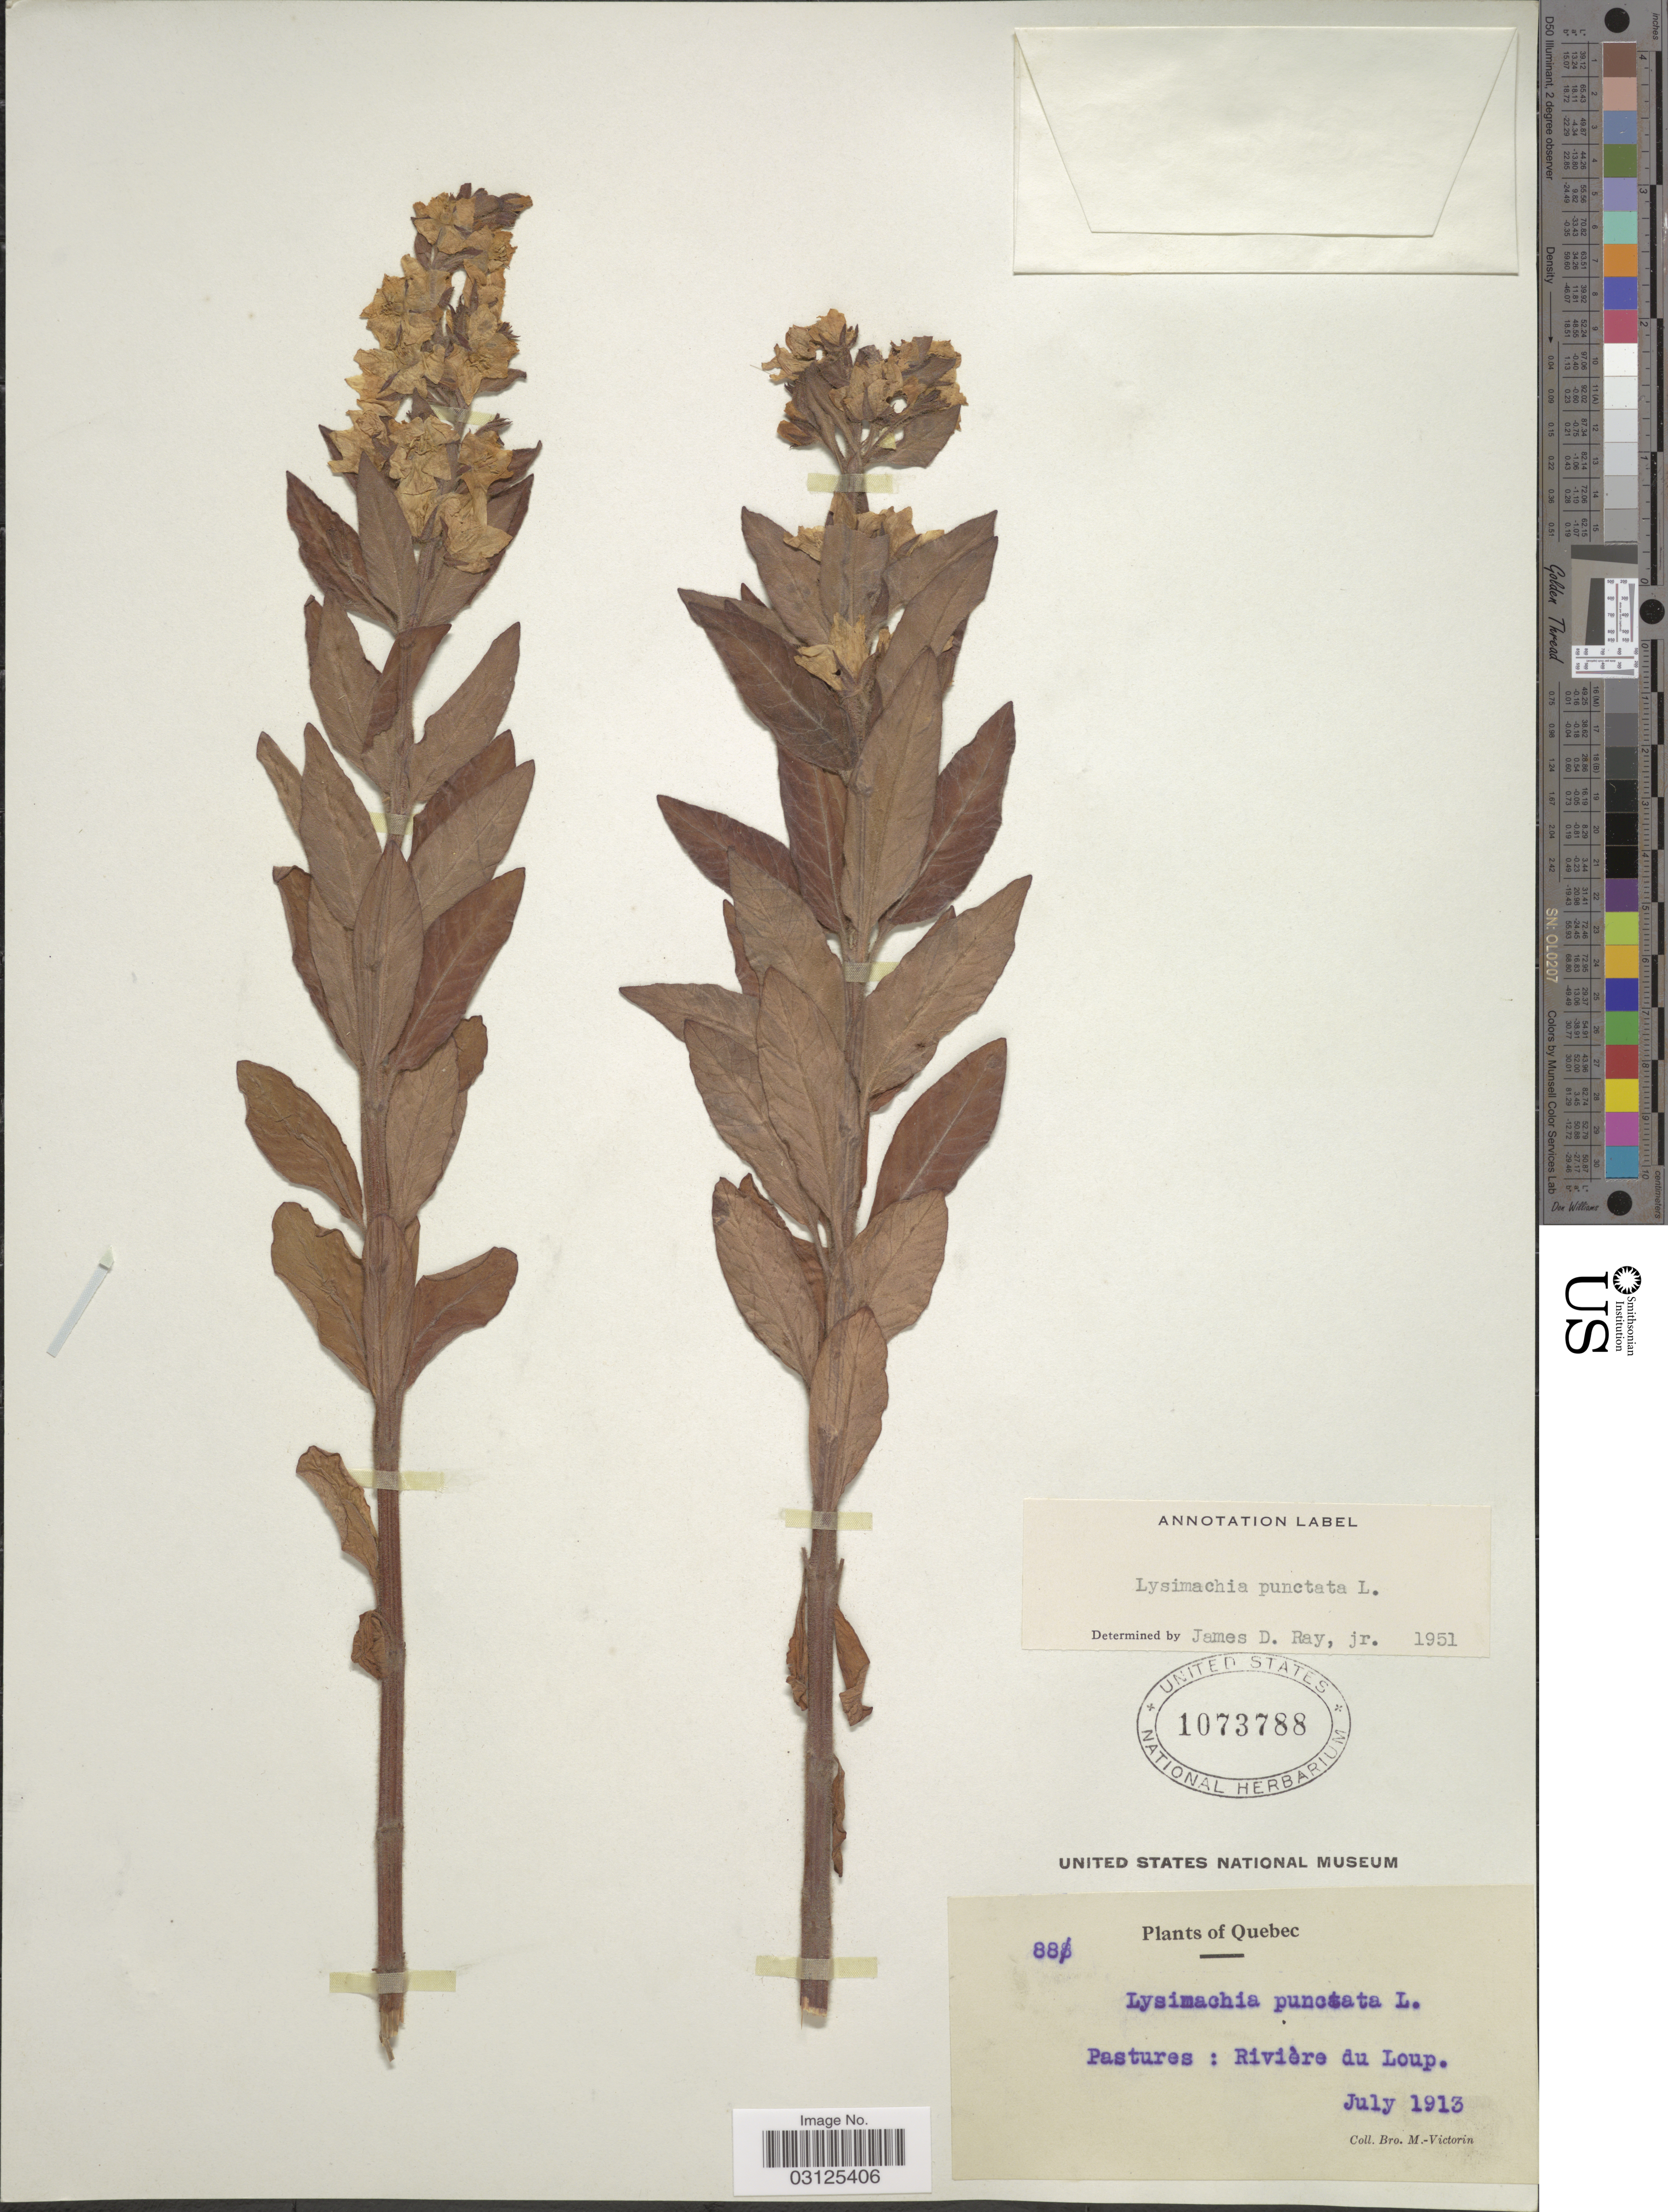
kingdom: Plantae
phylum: Tracheophyta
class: Magnoliopsida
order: Ericales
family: Primulaceae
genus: Lysimachia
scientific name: Lysimachia punctata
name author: L.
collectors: Fr. Marie-Victorin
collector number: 88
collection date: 1913-07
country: Canada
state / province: Quebec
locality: Pastures: Rivière du Loup.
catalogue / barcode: US 1073788